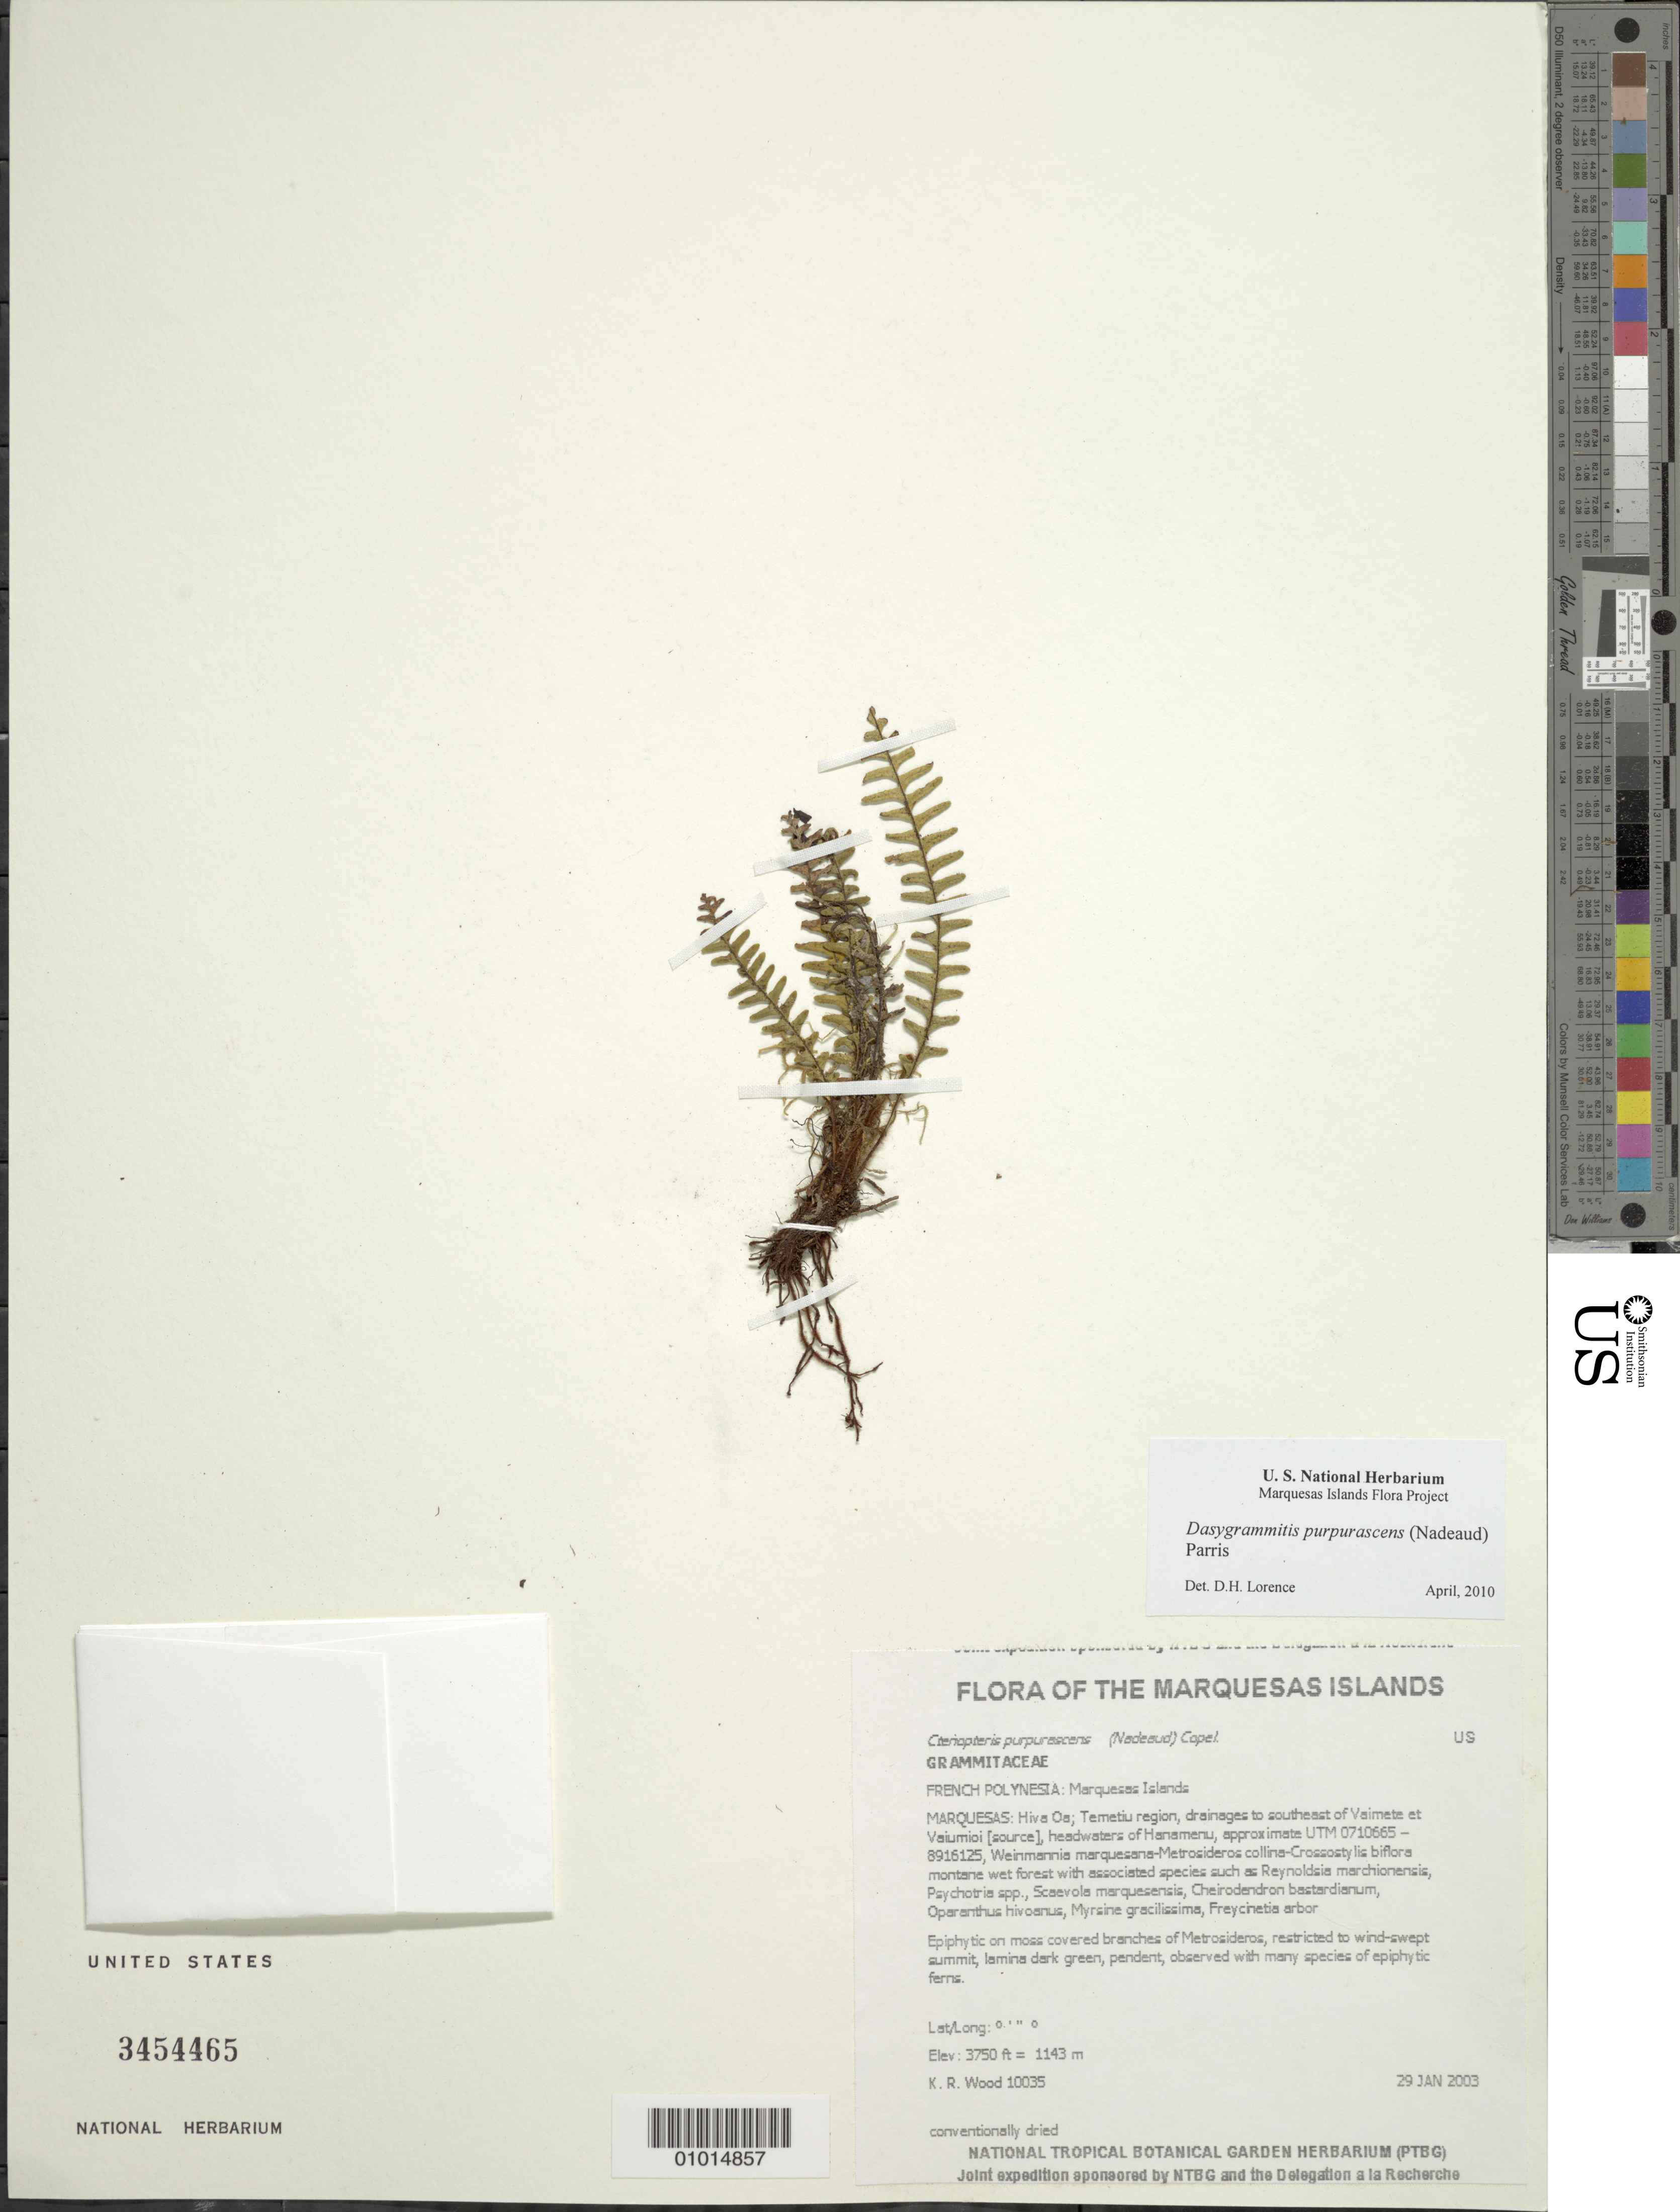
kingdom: Plantae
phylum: Tracheophyta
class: Polypodiopsida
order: Polypodiales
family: Polypodiaceae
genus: Dasygrammitis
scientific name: Dasygrammitis purpurascens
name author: (Nadeaud) Parris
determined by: Lorence, David H., (PTBG), National Tropical Botanical Garden (UNITED STATES)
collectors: K. R. Wood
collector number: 10035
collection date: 2003-01-29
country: French Polynesia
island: Hiva Oa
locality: Temetiu region, drainages to southeast of Vaimete et Vaiumioi [source], headwaters of Hanamenu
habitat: Weinmannia marquesana - Metrosideros collina - Crossostylis biflora montane wet forest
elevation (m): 1143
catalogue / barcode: US 3454465